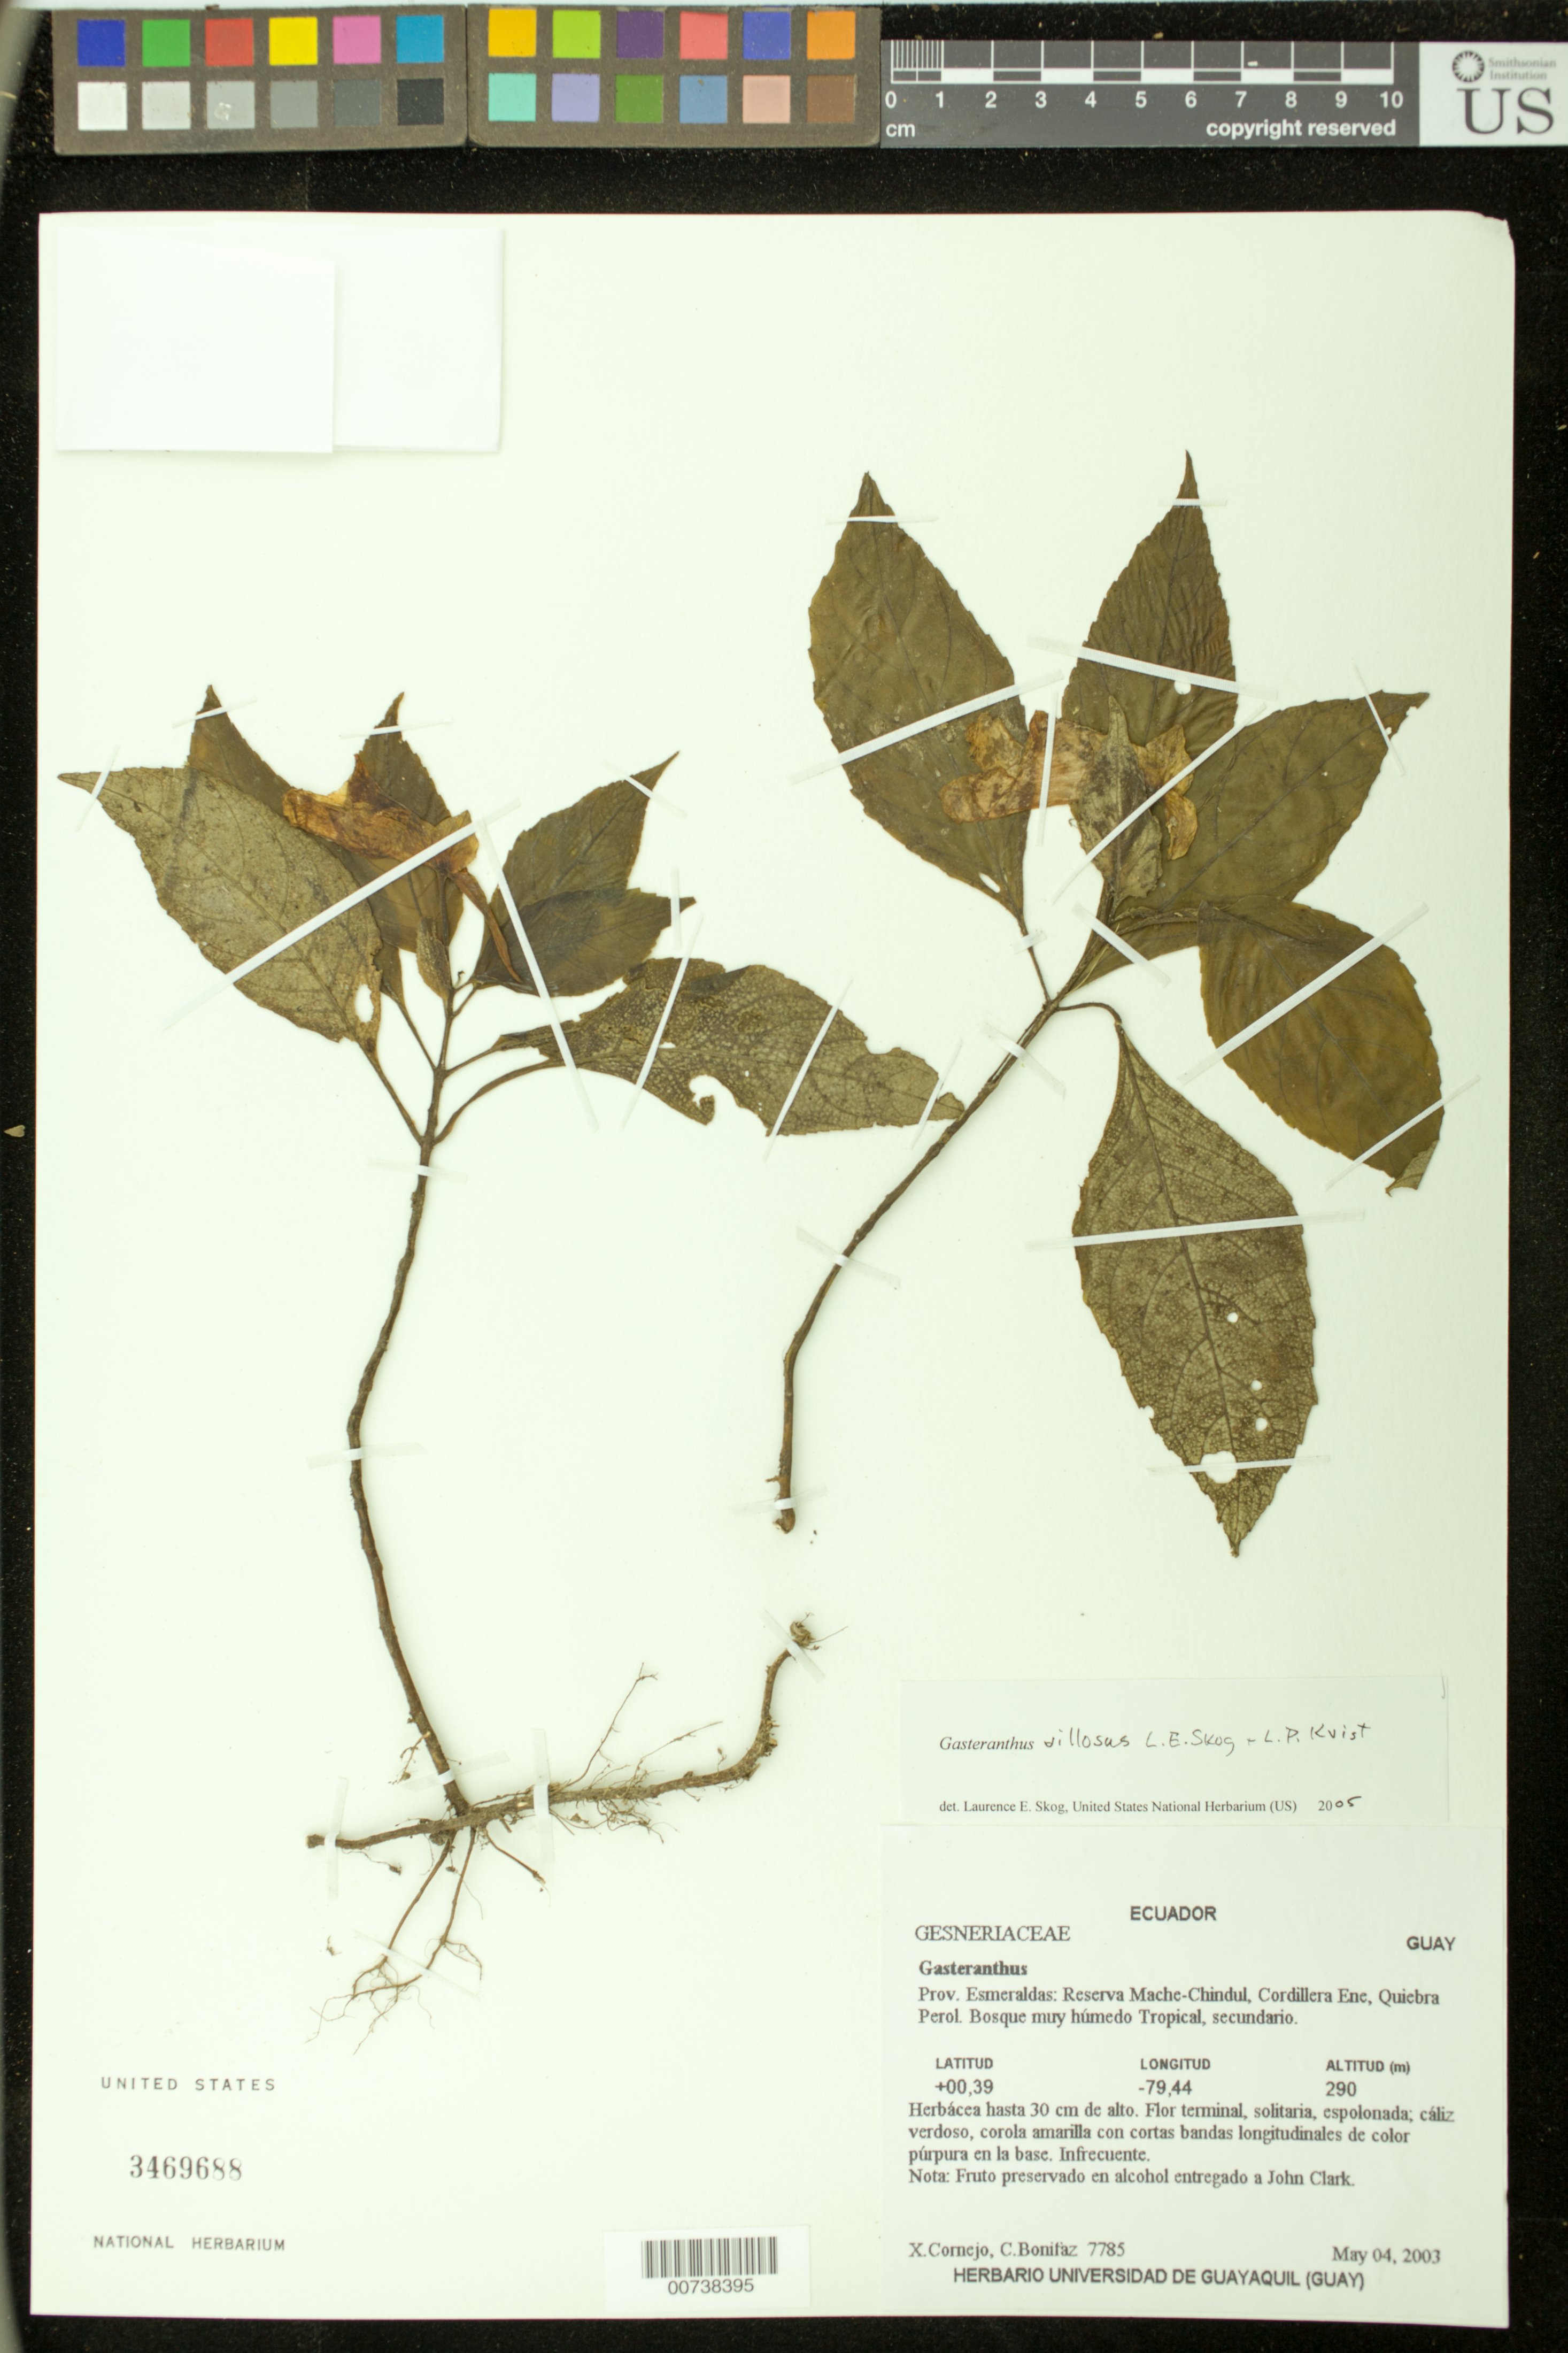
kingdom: Plantae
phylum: Tracheophyta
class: Magnoliopsida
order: Lamiales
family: Gesneriaceae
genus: Gasteranthus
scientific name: Gasteranthus villosus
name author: L.E. Skog & L.P. Kvist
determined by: Skog, Laurence E.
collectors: X. F. Cornejo & C. Bonifaz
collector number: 7785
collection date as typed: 04 May 2003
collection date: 2003-05-04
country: Ecuador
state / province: Esmeraldas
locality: Prov. Esmeraldas: Reserva Mache-Chindul, Cordillera Ene, Quiebra Perol.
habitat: Bosque muy húmedo tropical, secundario.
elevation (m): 290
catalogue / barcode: US 3469688